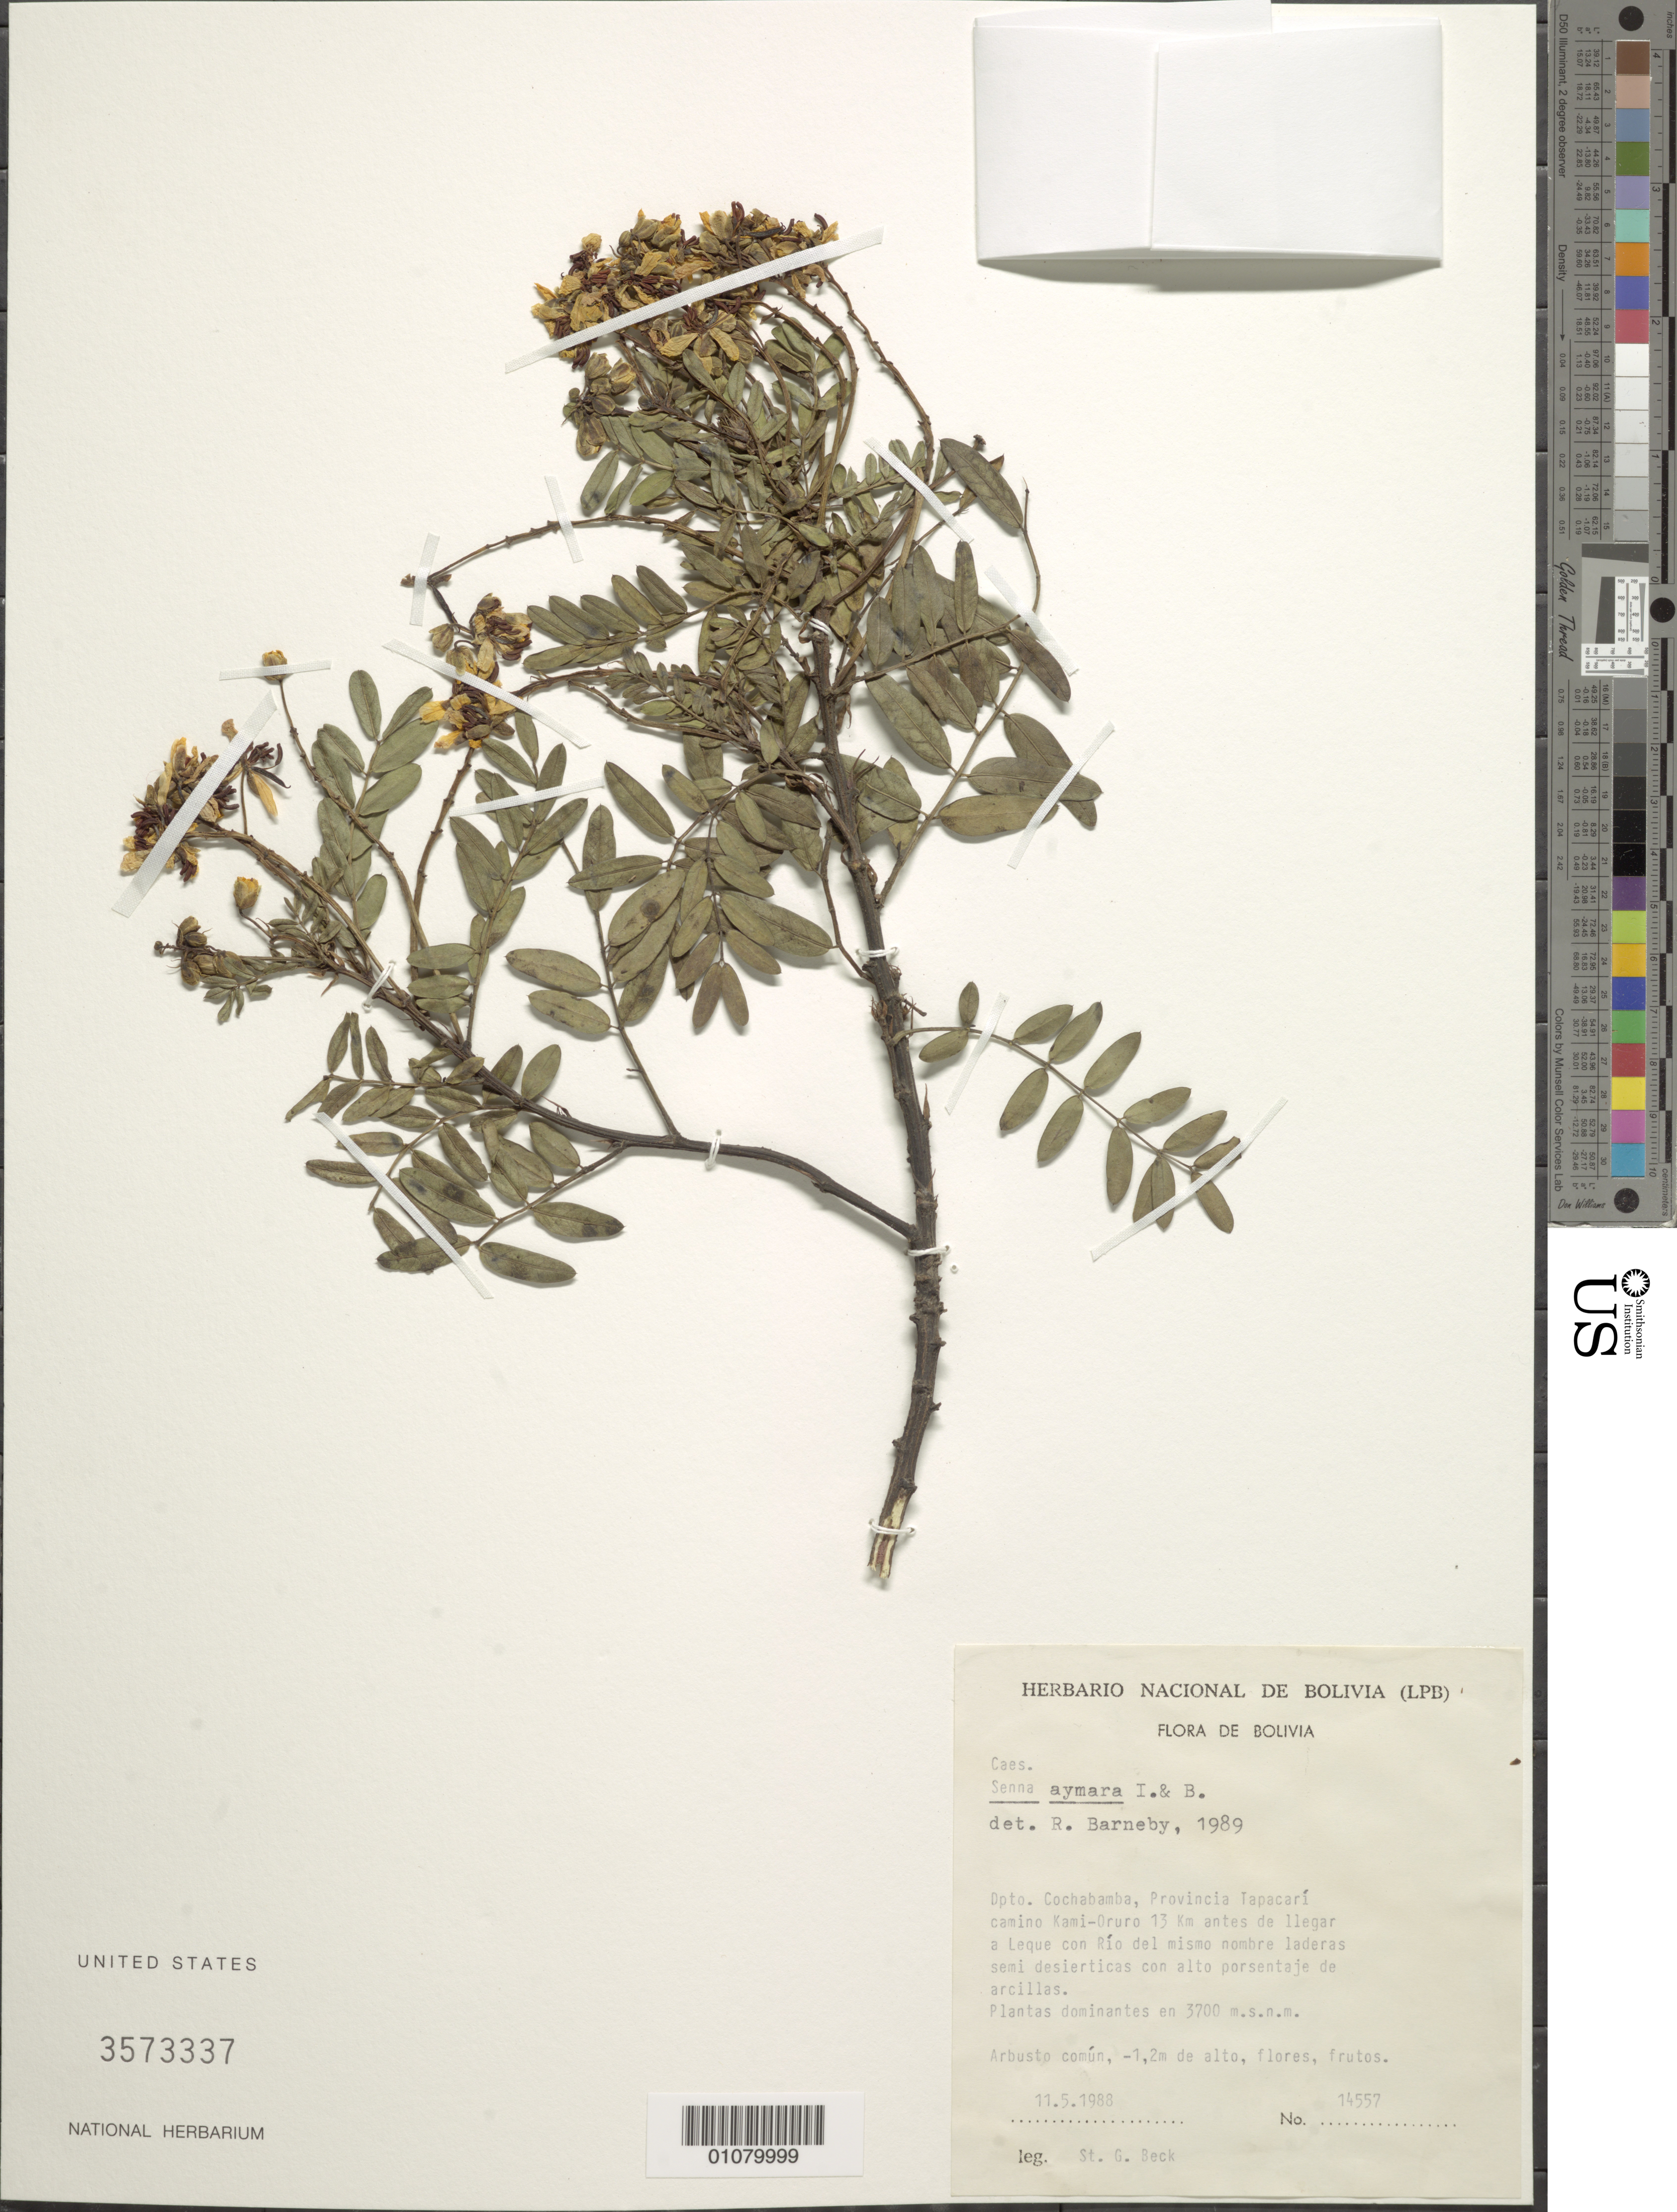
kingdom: Plantae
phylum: Tracheophyta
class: Magnoliopsida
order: Fabales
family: Fabaceae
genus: Senna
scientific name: Senna aymara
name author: H.S. Irwin & Barneby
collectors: S. G. Beck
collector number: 14557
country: Bolivia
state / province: Cochabamba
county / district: Tapacari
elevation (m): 3700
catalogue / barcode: US 3573337